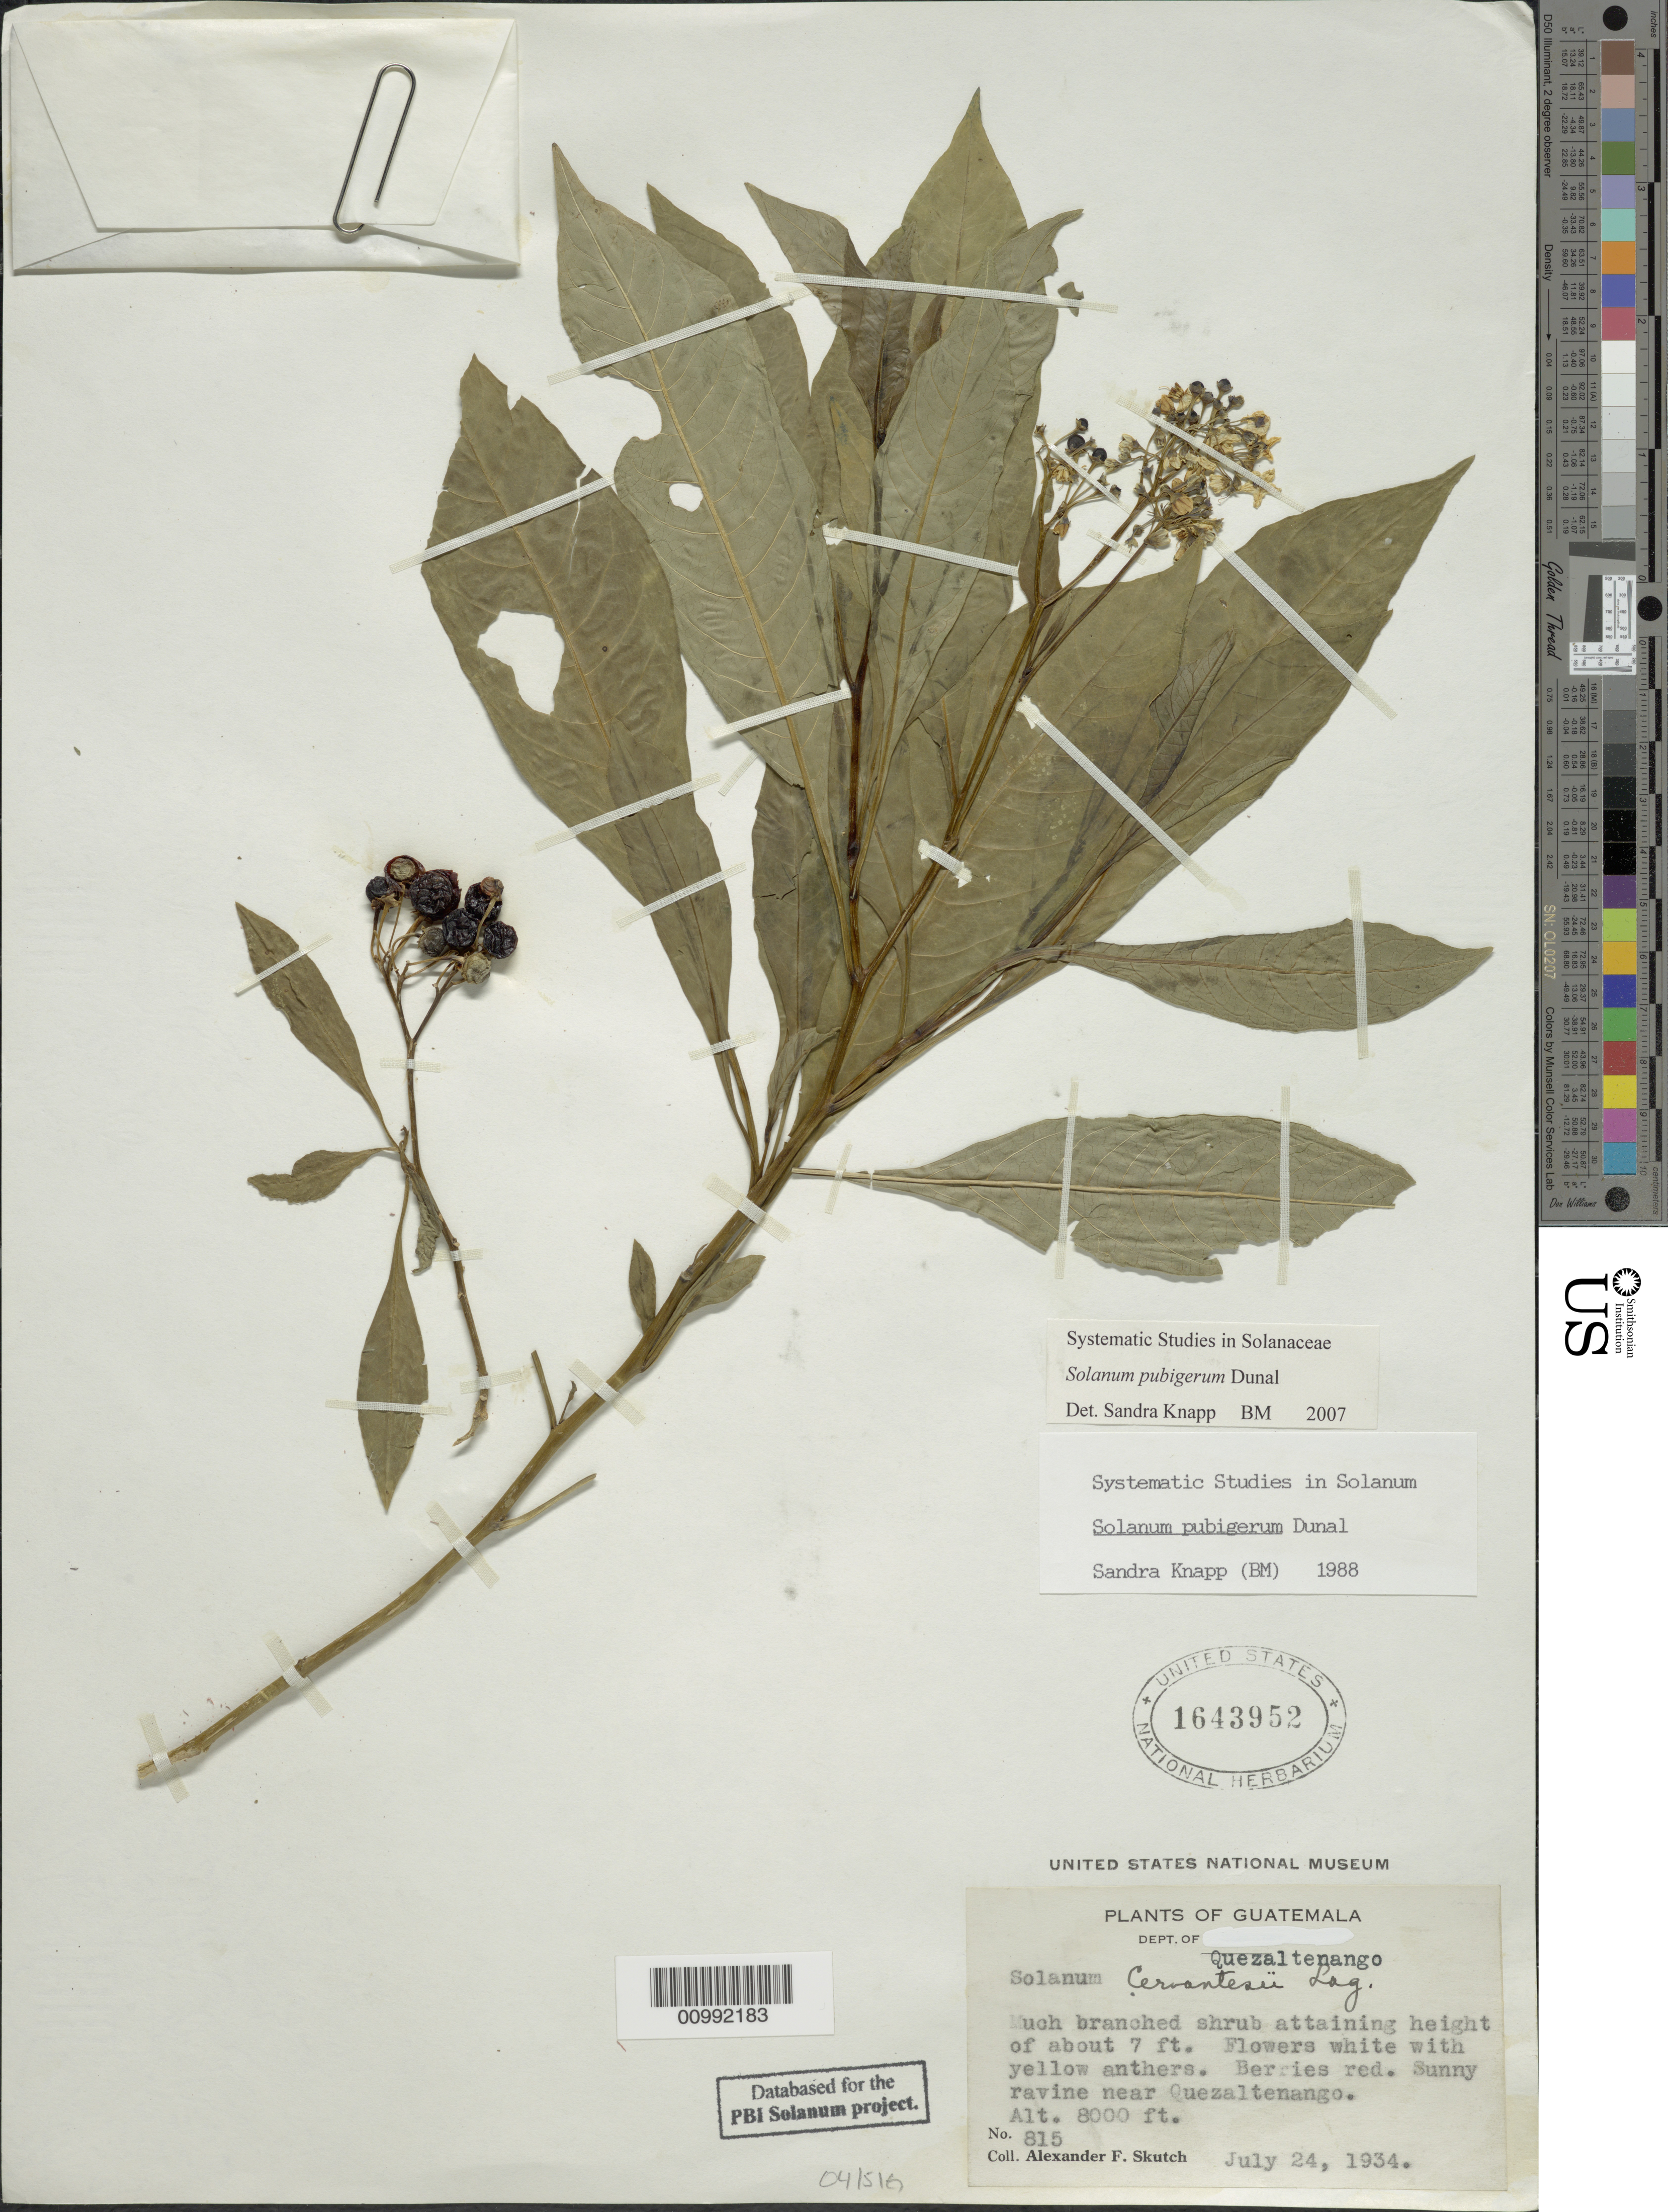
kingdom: Plantae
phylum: Tracheophyta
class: Magnoliopsida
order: Solanales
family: Solanaceae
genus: Solanum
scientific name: Solanum pubigerum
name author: Dunal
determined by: Knapp, S. D.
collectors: A. F. Skutch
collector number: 815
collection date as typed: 24 Jul 1934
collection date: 1934-07-24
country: Guatemala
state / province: Quetzaltenango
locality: near Quetzaltenango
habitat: sunny ravine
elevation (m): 2439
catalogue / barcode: US 1643952